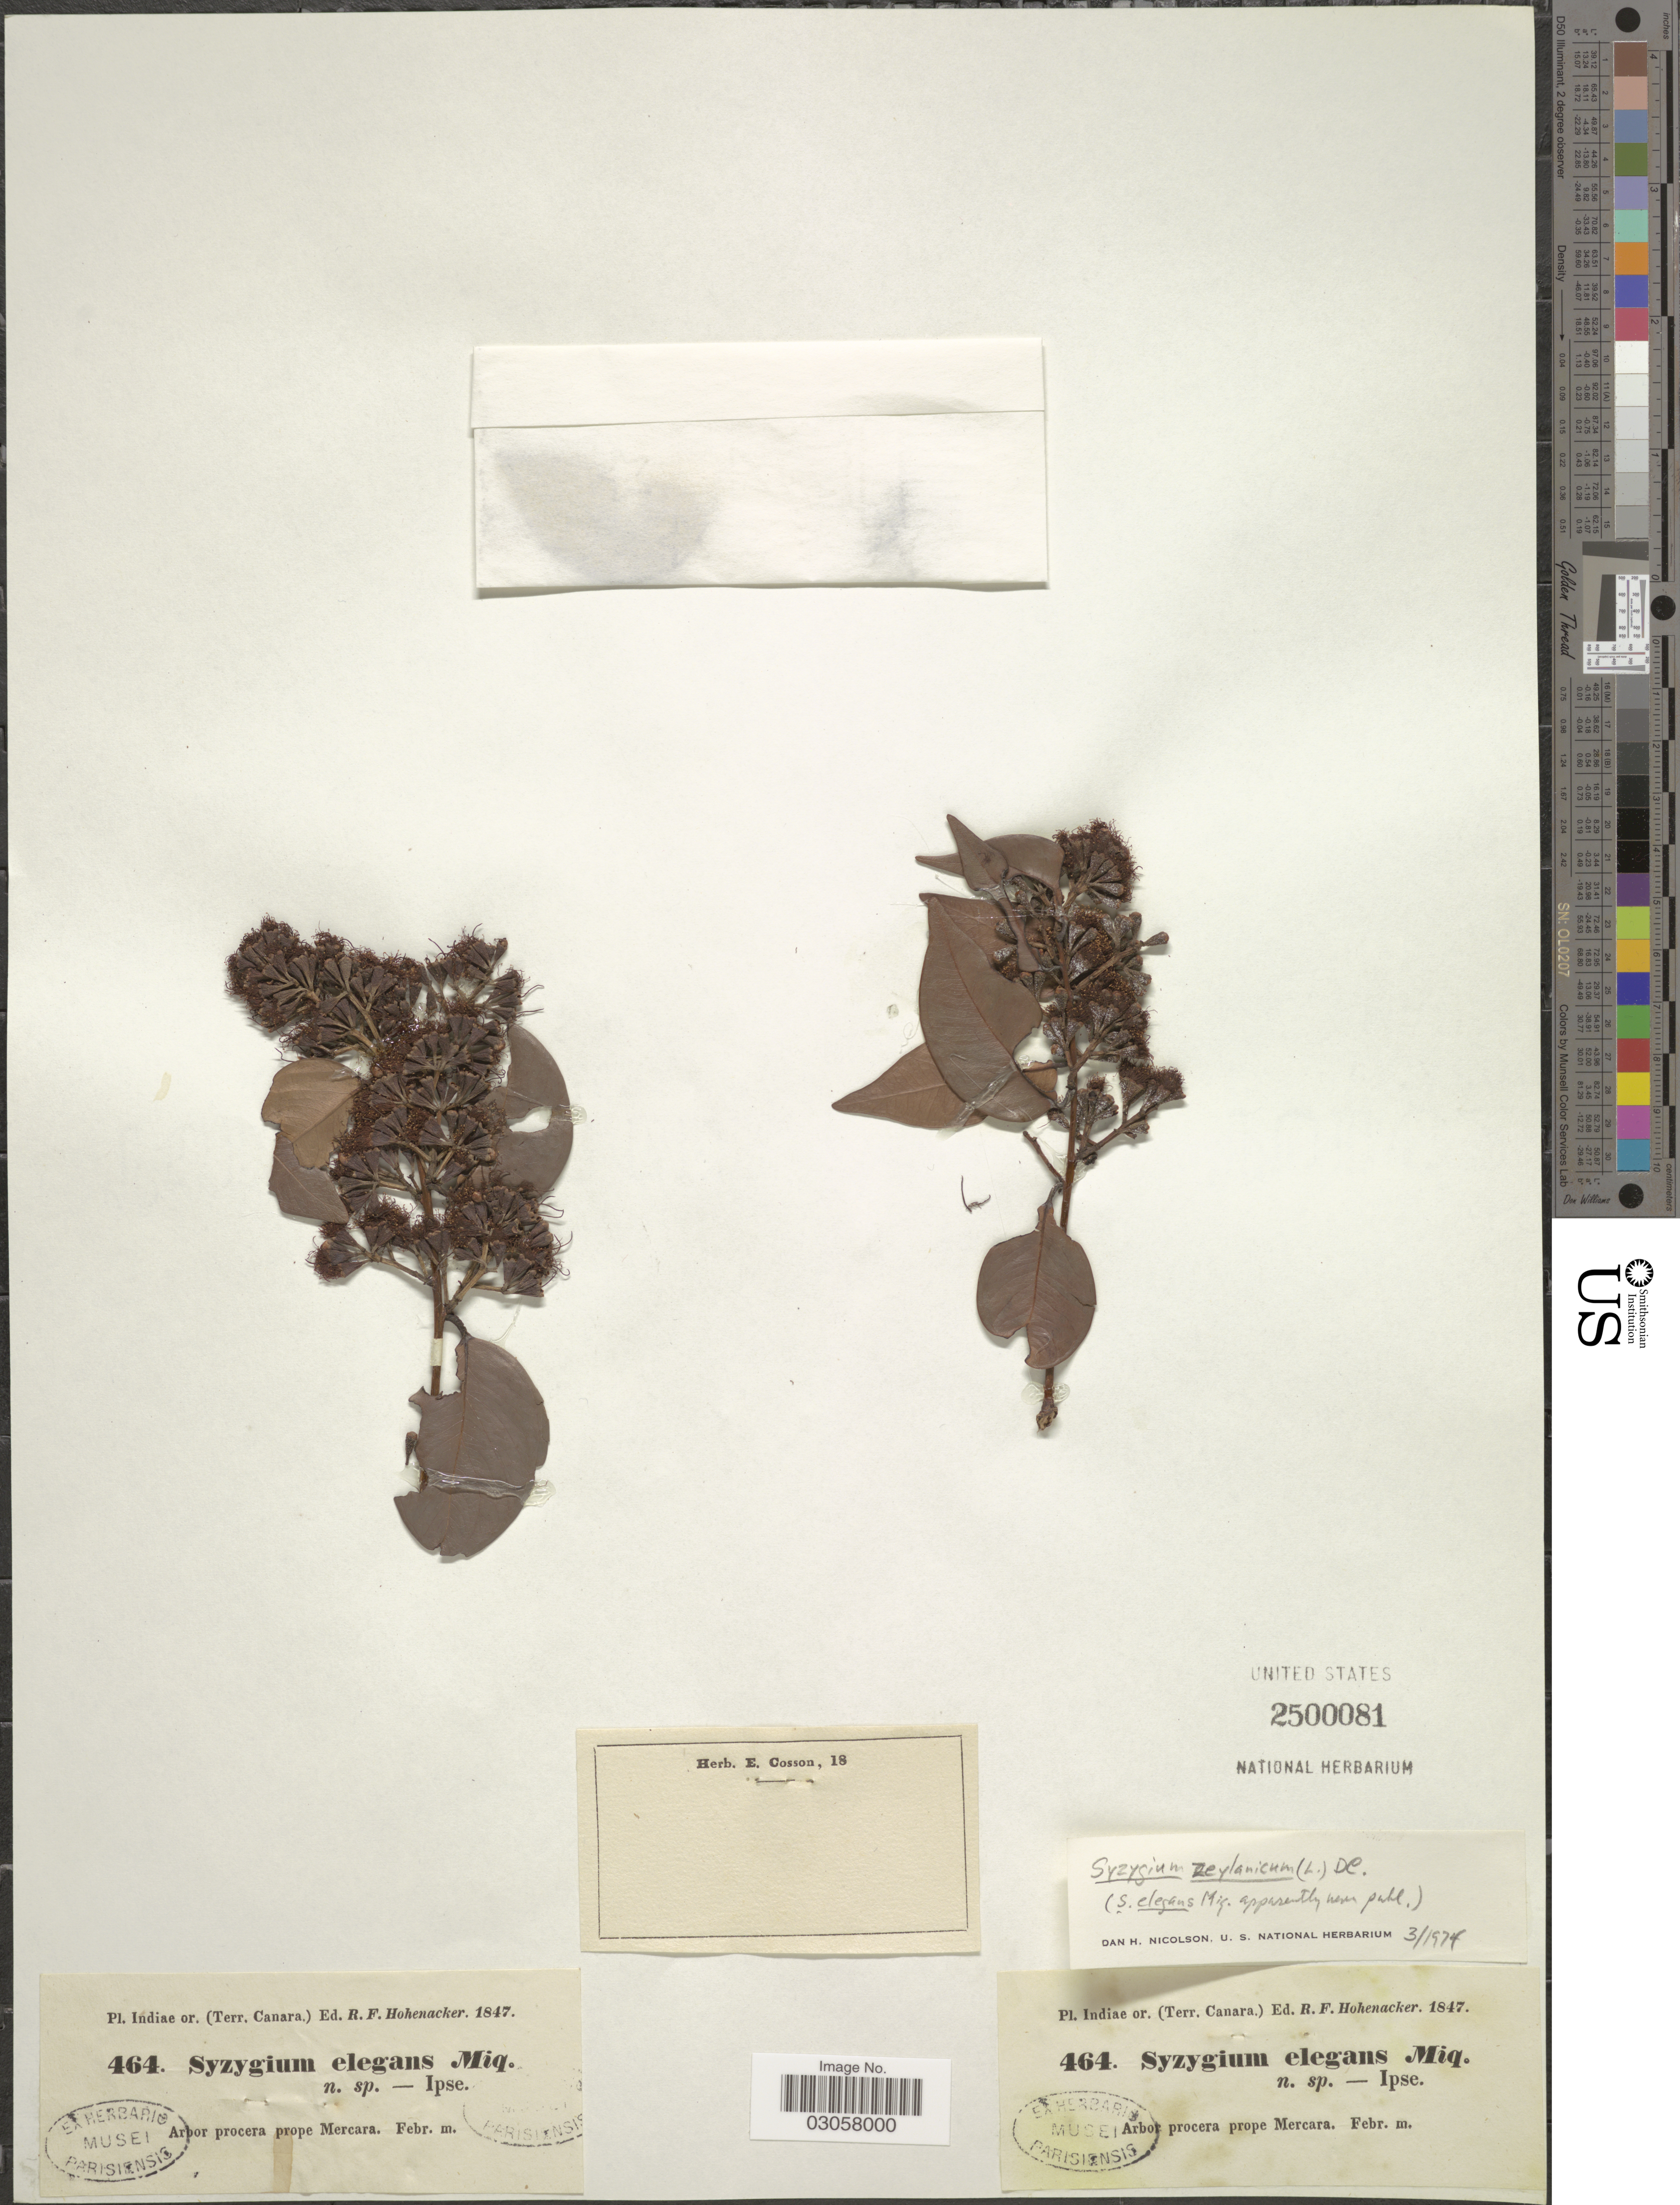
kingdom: Plantae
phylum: Tracheophyta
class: Magnoliopsida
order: Myrtales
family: Myrtaceae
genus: Syzygium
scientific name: Syzygium zeylanicum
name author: (L.) DC.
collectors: R. F. Hohenacker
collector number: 464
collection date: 1847-02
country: India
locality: Indiae or. (Terr. Canara). Arbor procera prope Mercara.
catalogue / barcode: US 2500081